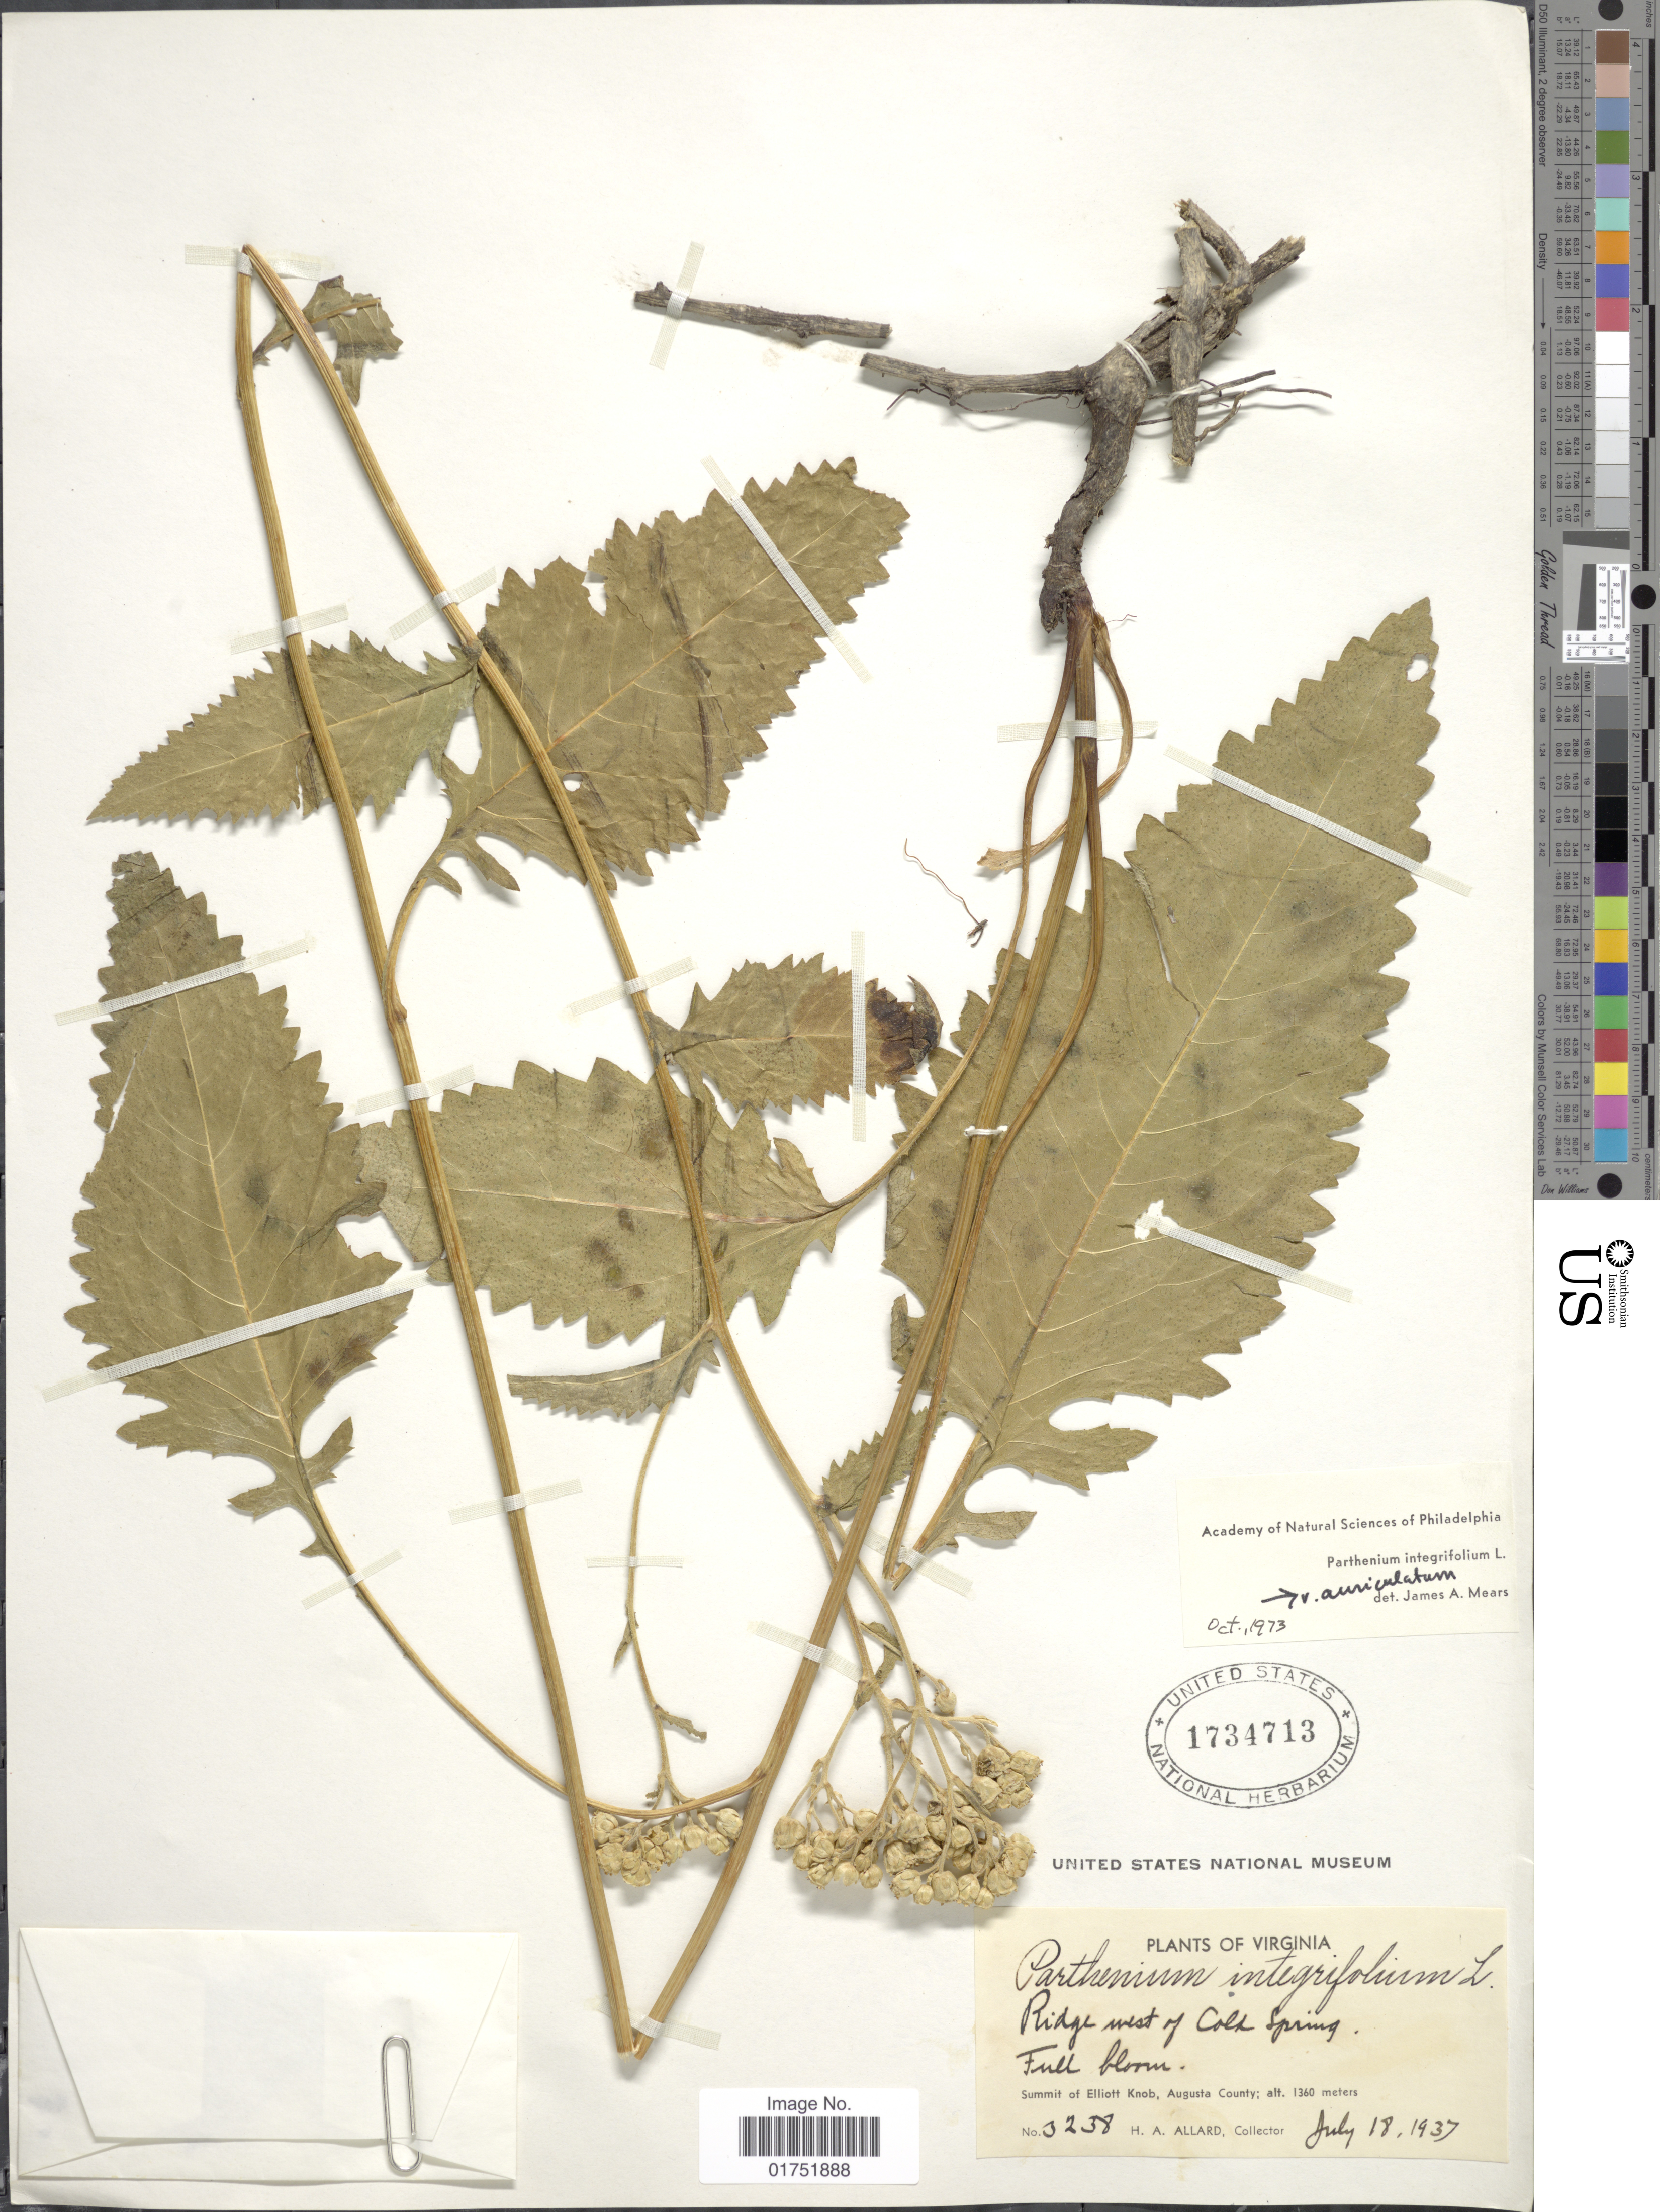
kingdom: Plantae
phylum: Tracheophyta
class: Magnoliopsida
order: Asterales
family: Asteraceae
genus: Parthenium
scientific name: Parthenium integrifolium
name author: L.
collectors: H. A. Allard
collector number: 3238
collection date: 1937-07-18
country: United States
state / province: Virginia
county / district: Augusta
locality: Ridge west of Cold Spring, Summit of Elliott Knob, Augusta County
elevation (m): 1360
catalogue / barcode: US 1734713